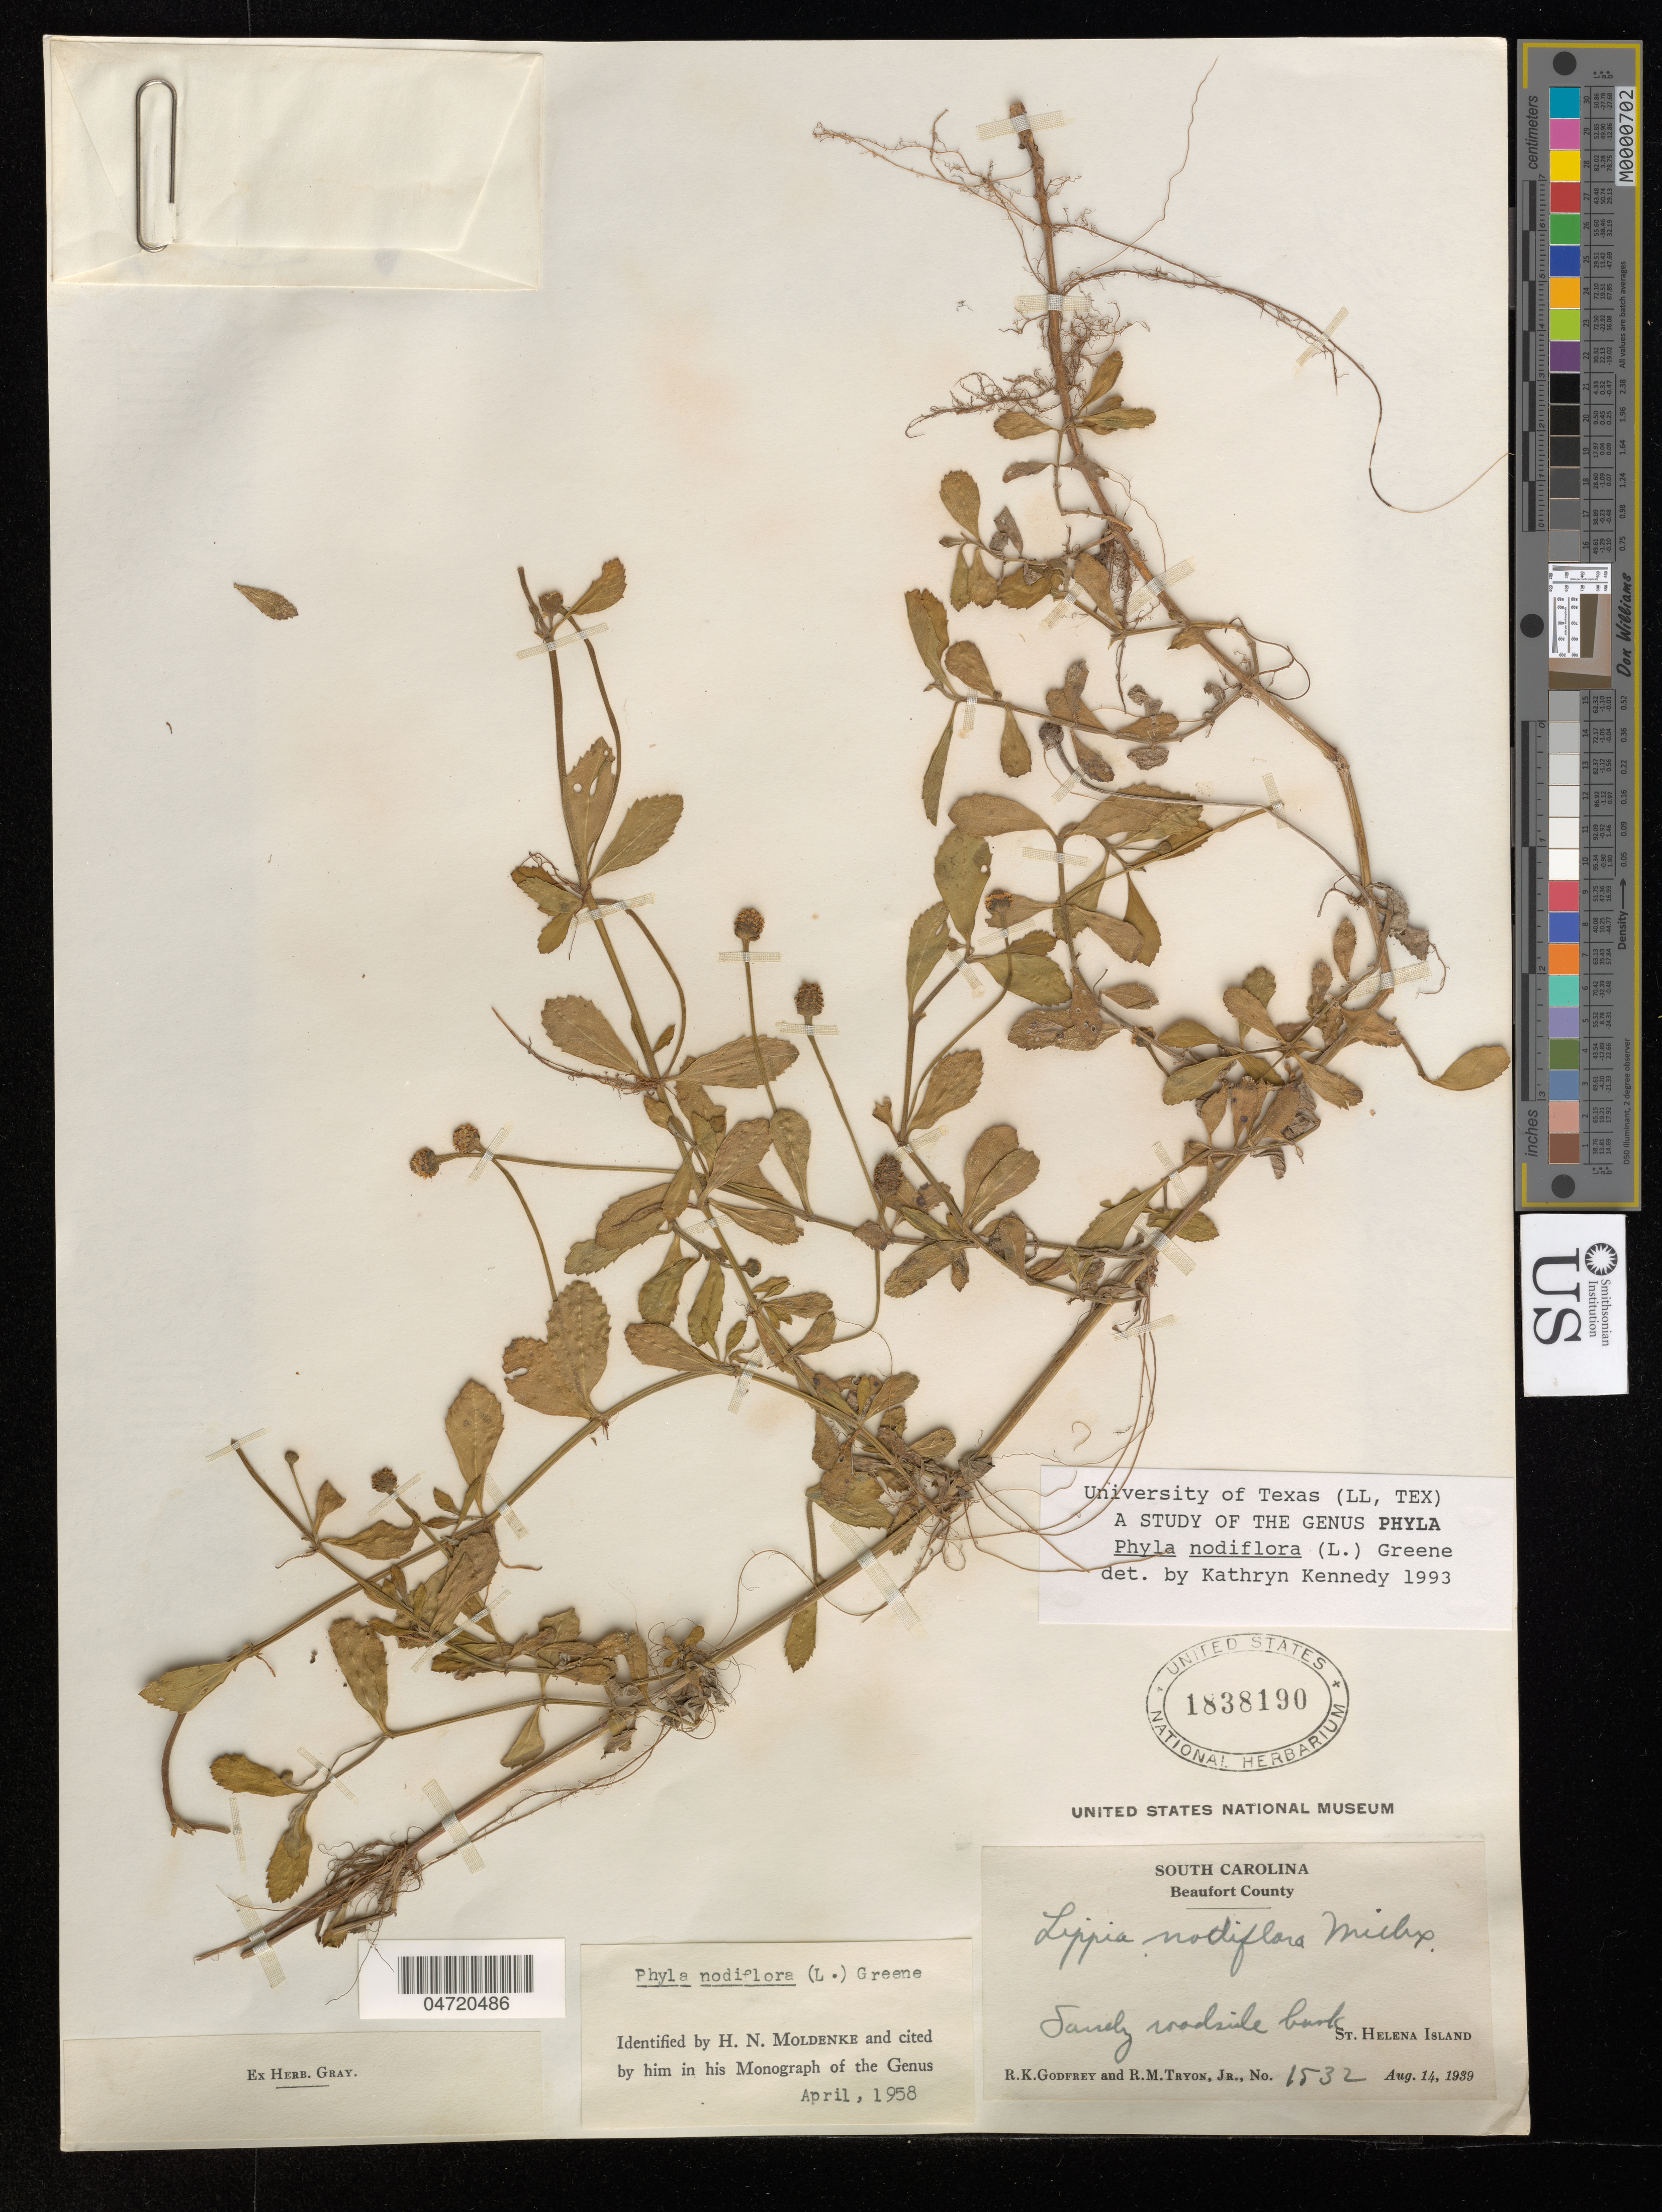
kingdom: Plantae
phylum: Tracheophyta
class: Magnoliopsida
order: Lamiales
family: Verbenaceae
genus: Phyla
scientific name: Phyla nodiflora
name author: (L.) Greene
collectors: R. K. Godfrey & R. Tryon Jr.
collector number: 1532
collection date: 1939-08-14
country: United States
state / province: South Carolina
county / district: Beaufort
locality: Beaufort County. Sandy roadside bank. St. Helena Island.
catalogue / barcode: US 1838190